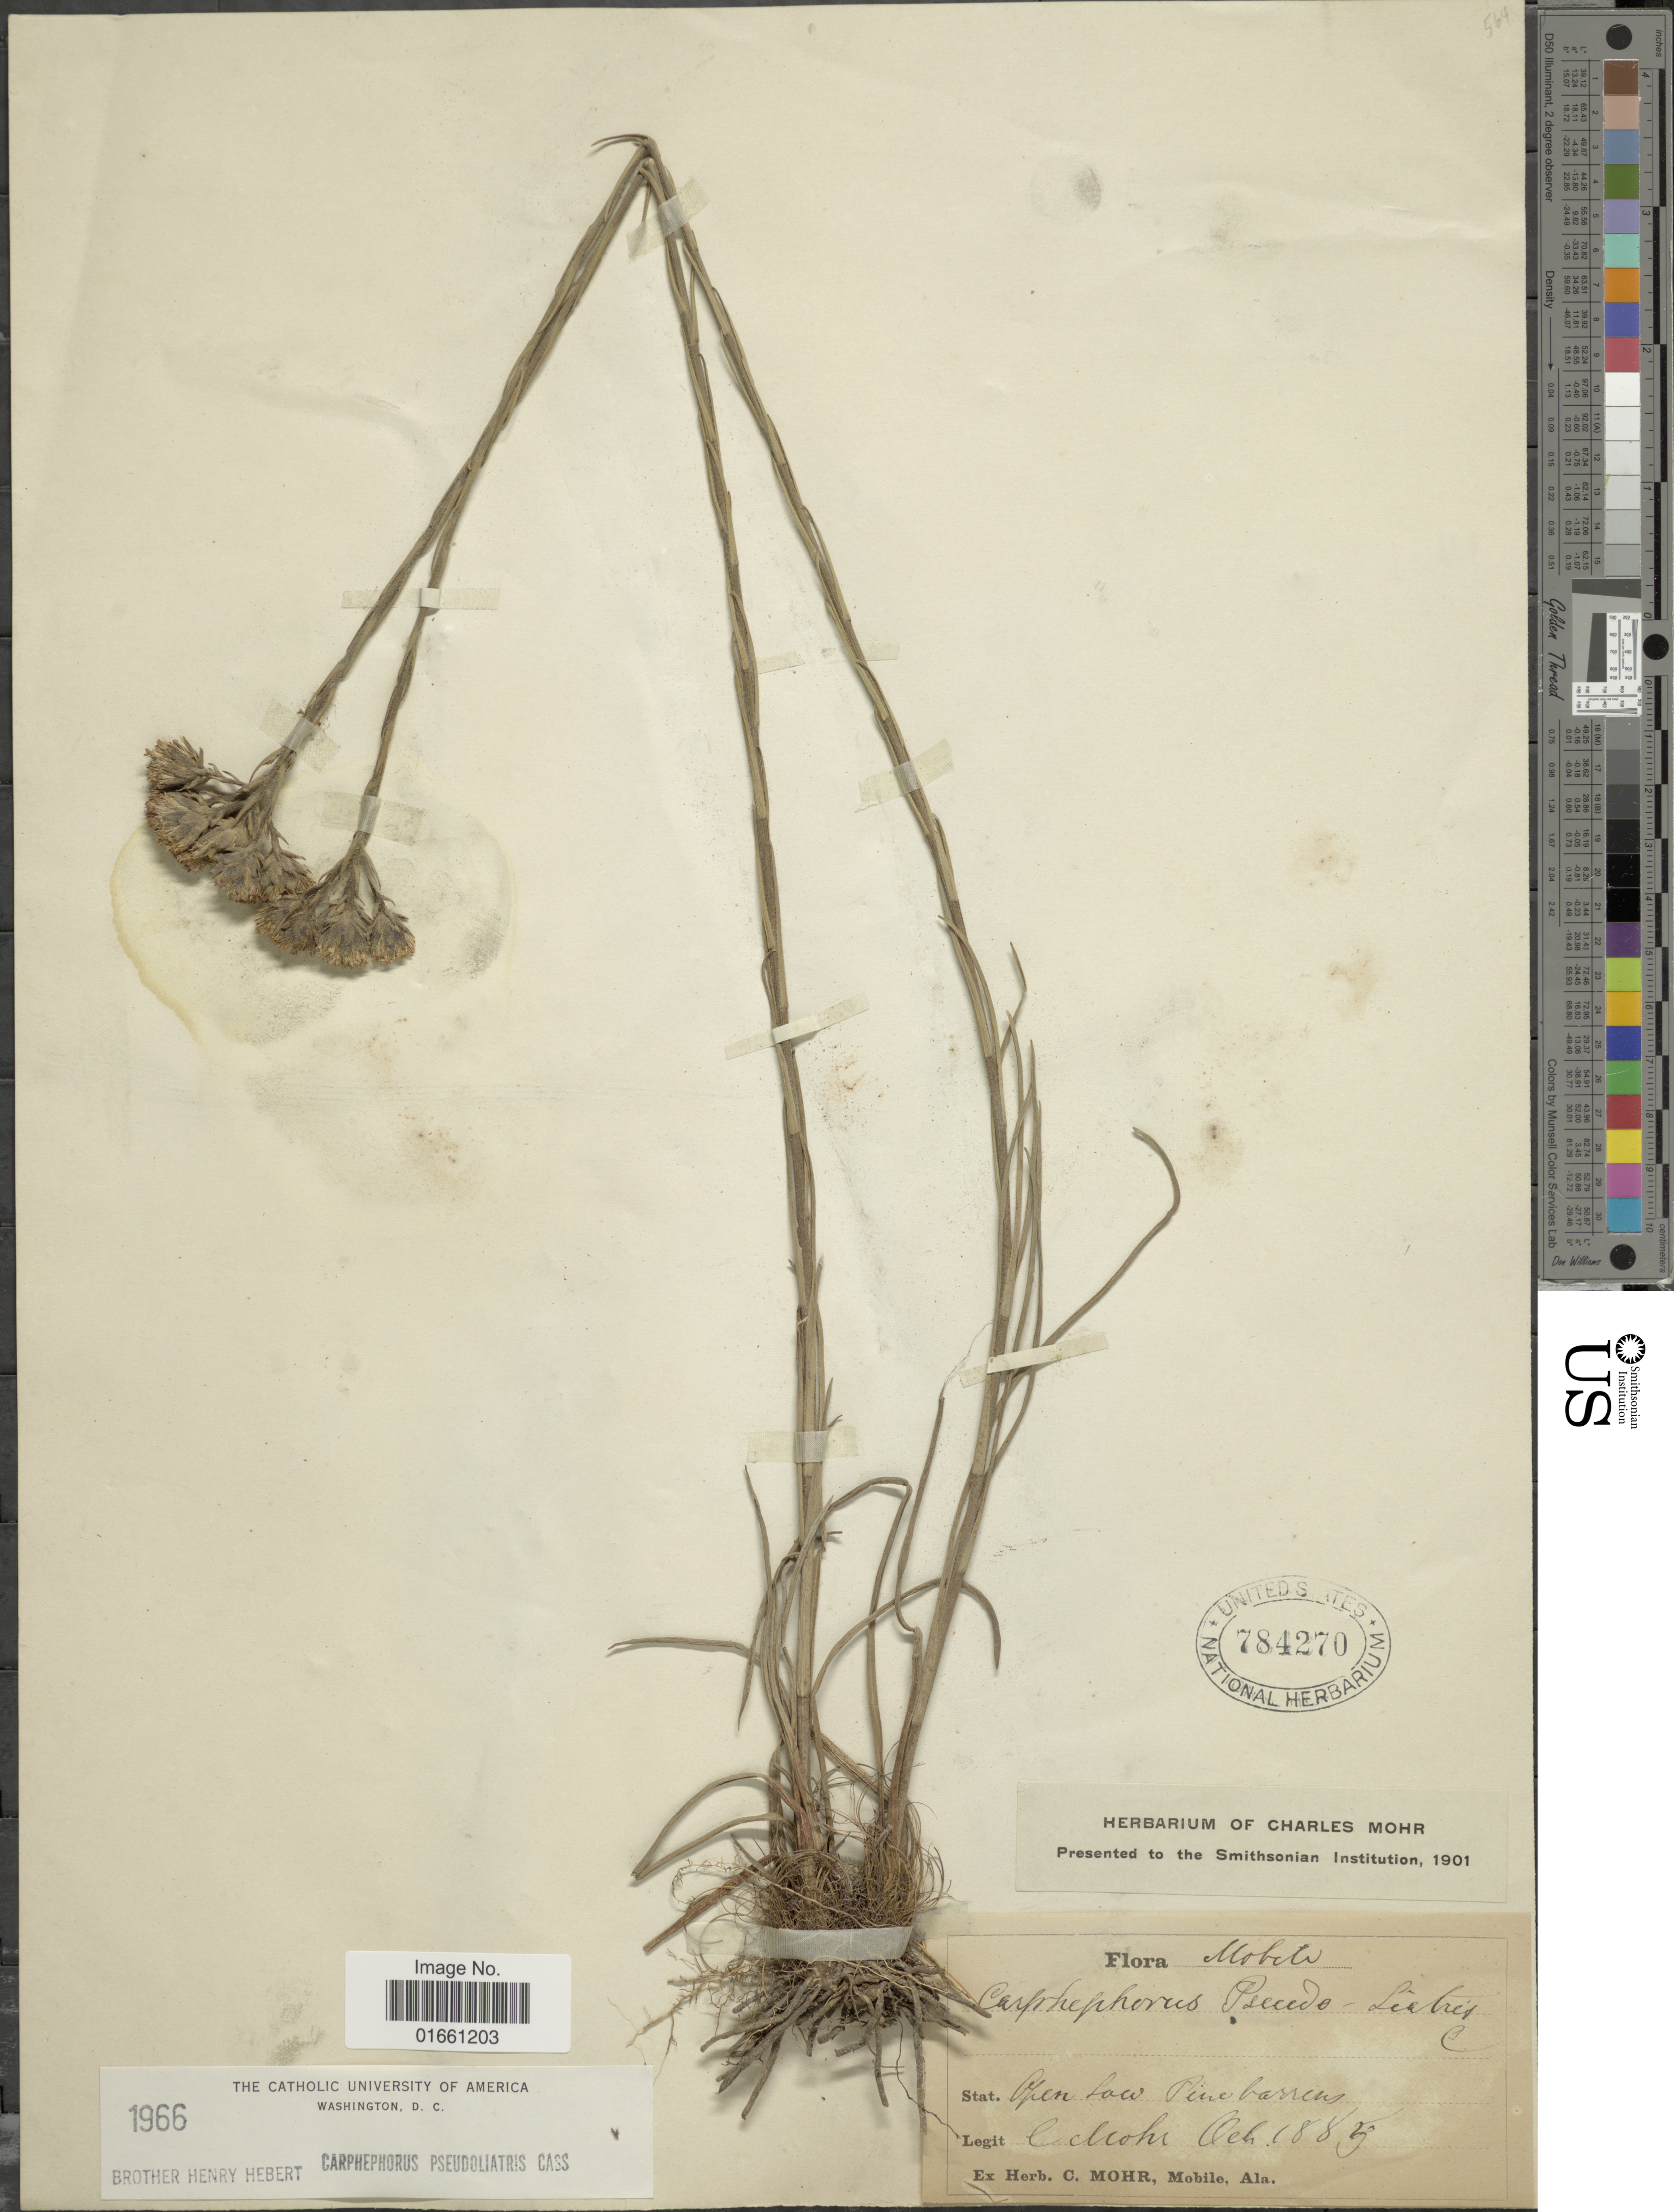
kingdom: Plantae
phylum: Tracheophyta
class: Magnoliopsida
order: Asterales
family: Asteraceae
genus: Carphephorus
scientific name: Carphephorus pseudoliatris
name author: Cass.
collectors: C. T. Mohr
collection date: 1884-10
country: United States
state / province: Alabama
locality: Mobile, Open Low Pine Barrens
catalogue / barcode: US 784270